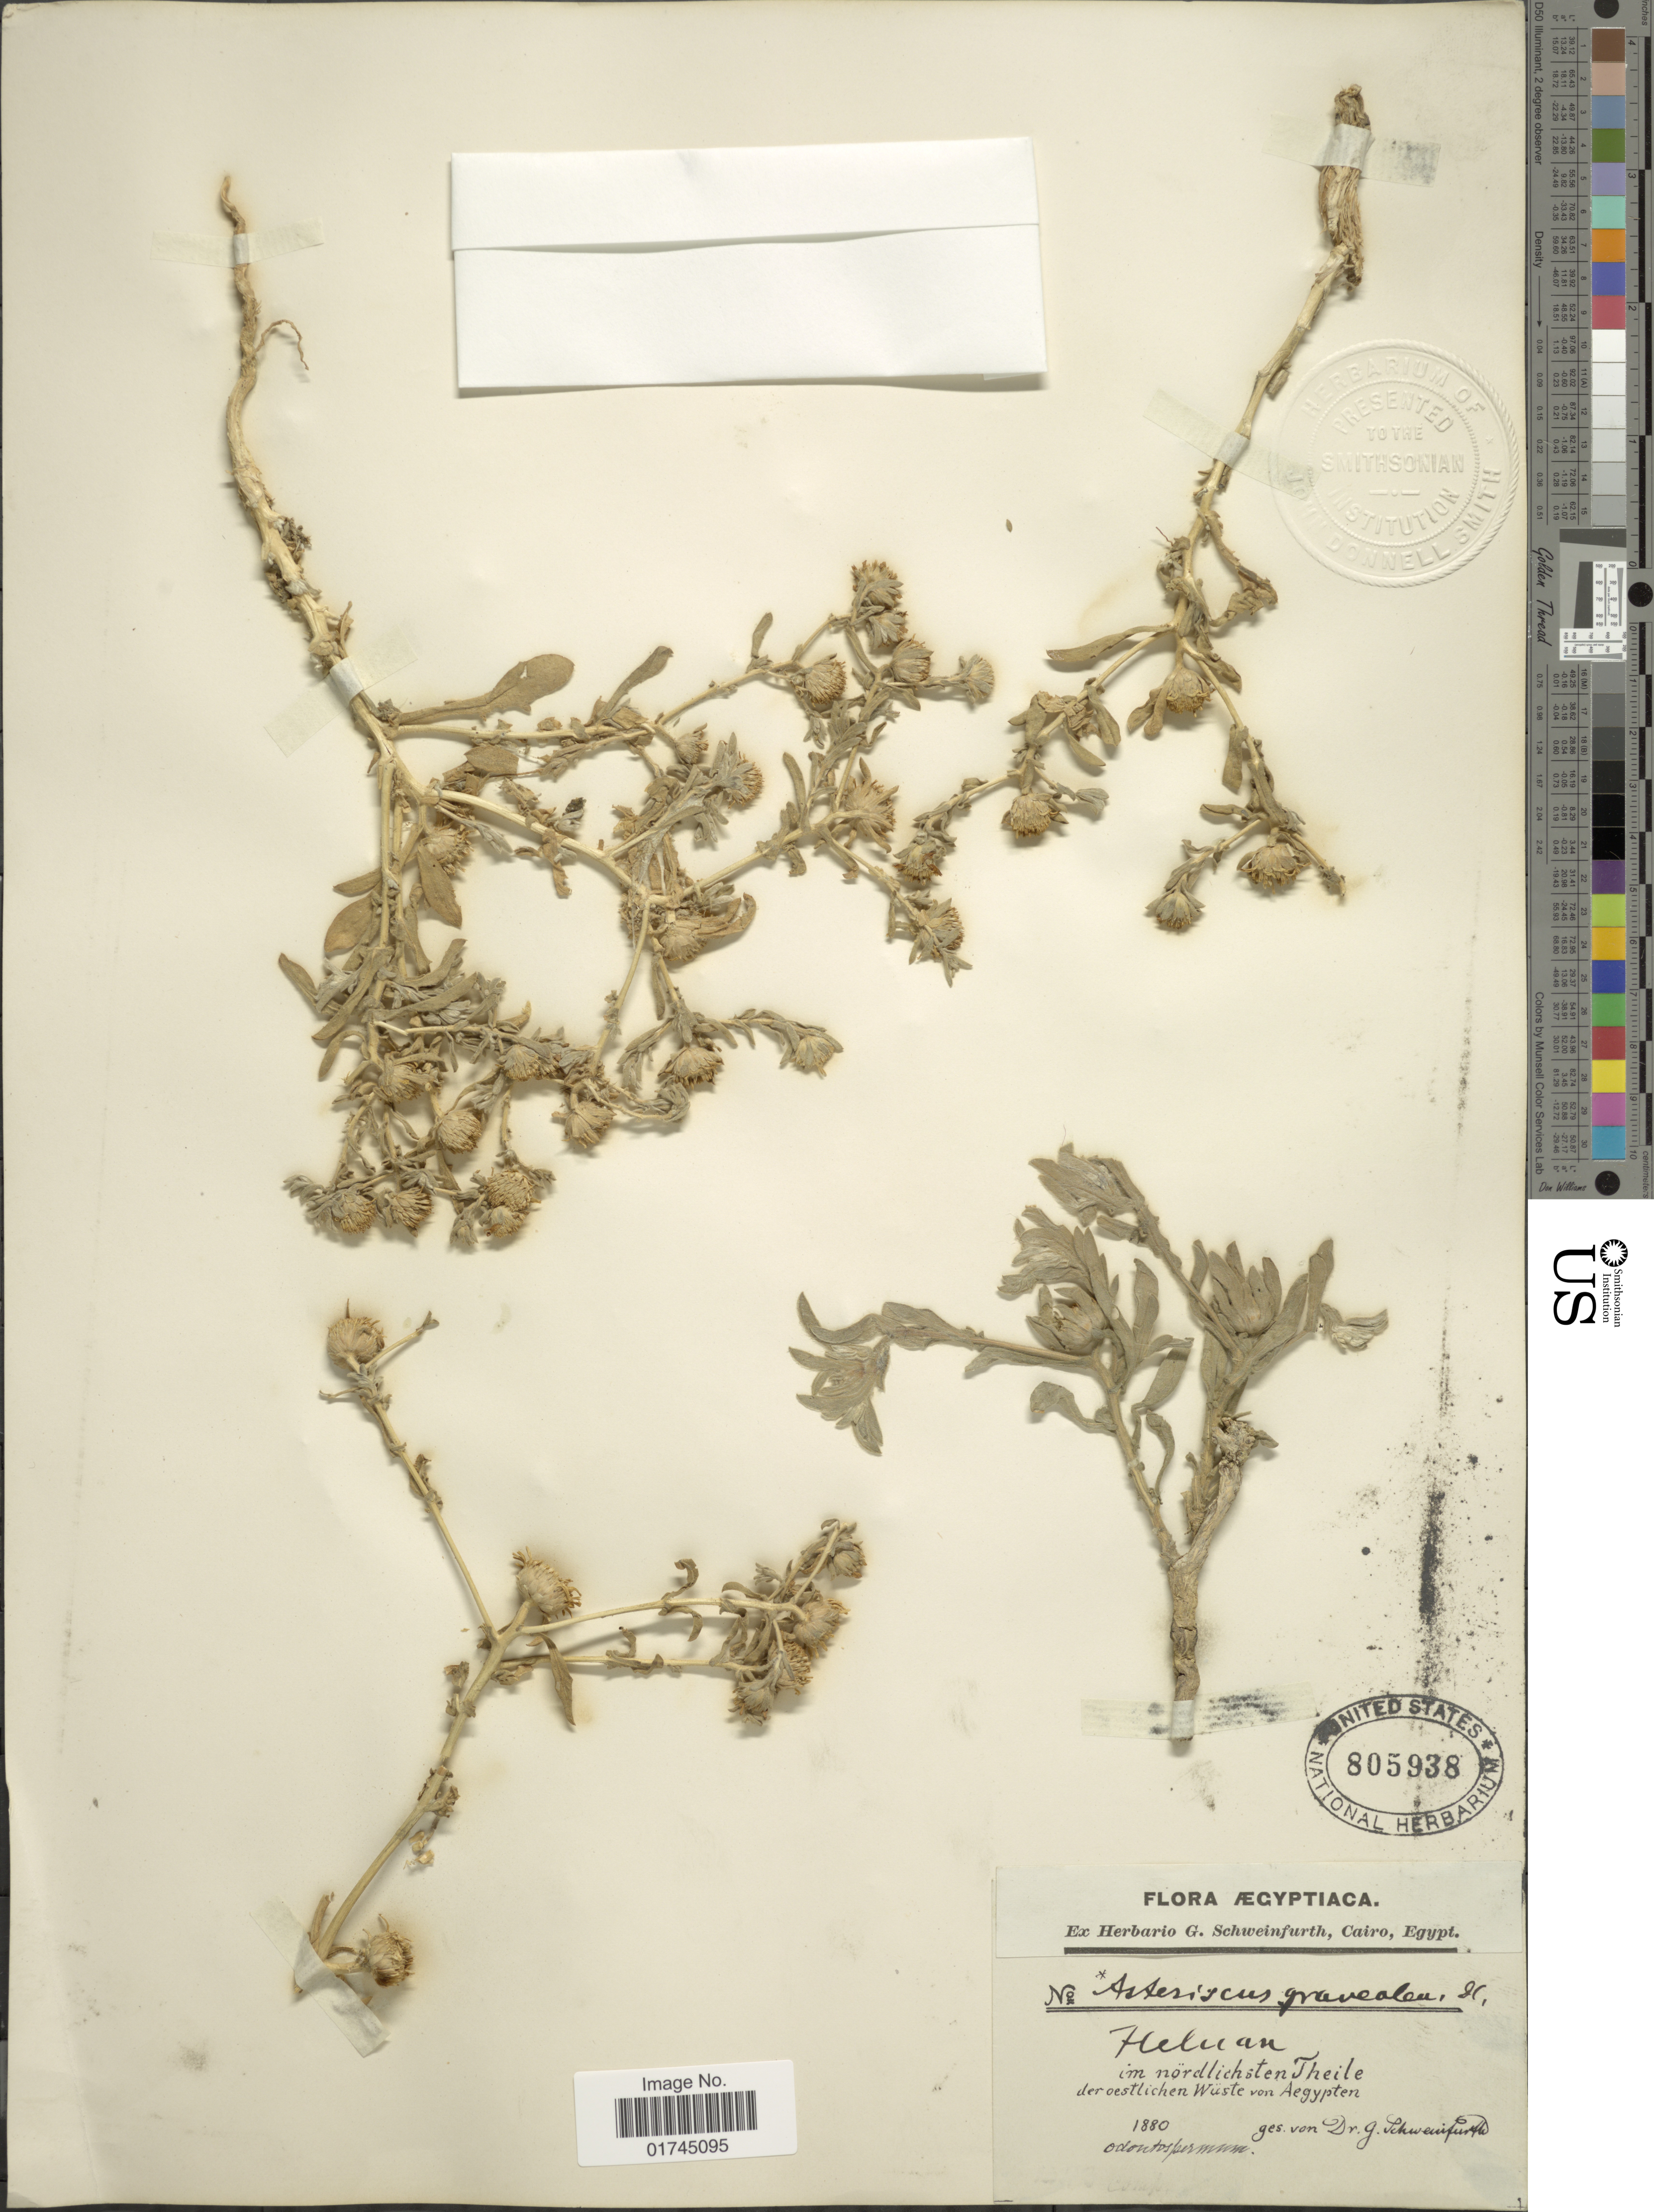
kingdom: Plantae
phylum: Tracheophyta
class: Magnoliopsida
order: Asterales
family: Asteraceae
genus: Nauplius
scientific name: Nauplius aquaticus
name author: (L.) Less.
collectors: G. A. Schweinfurth (herbarium)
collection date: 1880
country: Egypt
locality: Aegyptiaca, im nördlichsten Theile der oestlichen Wüste von Aegypten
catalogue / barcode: US 805938